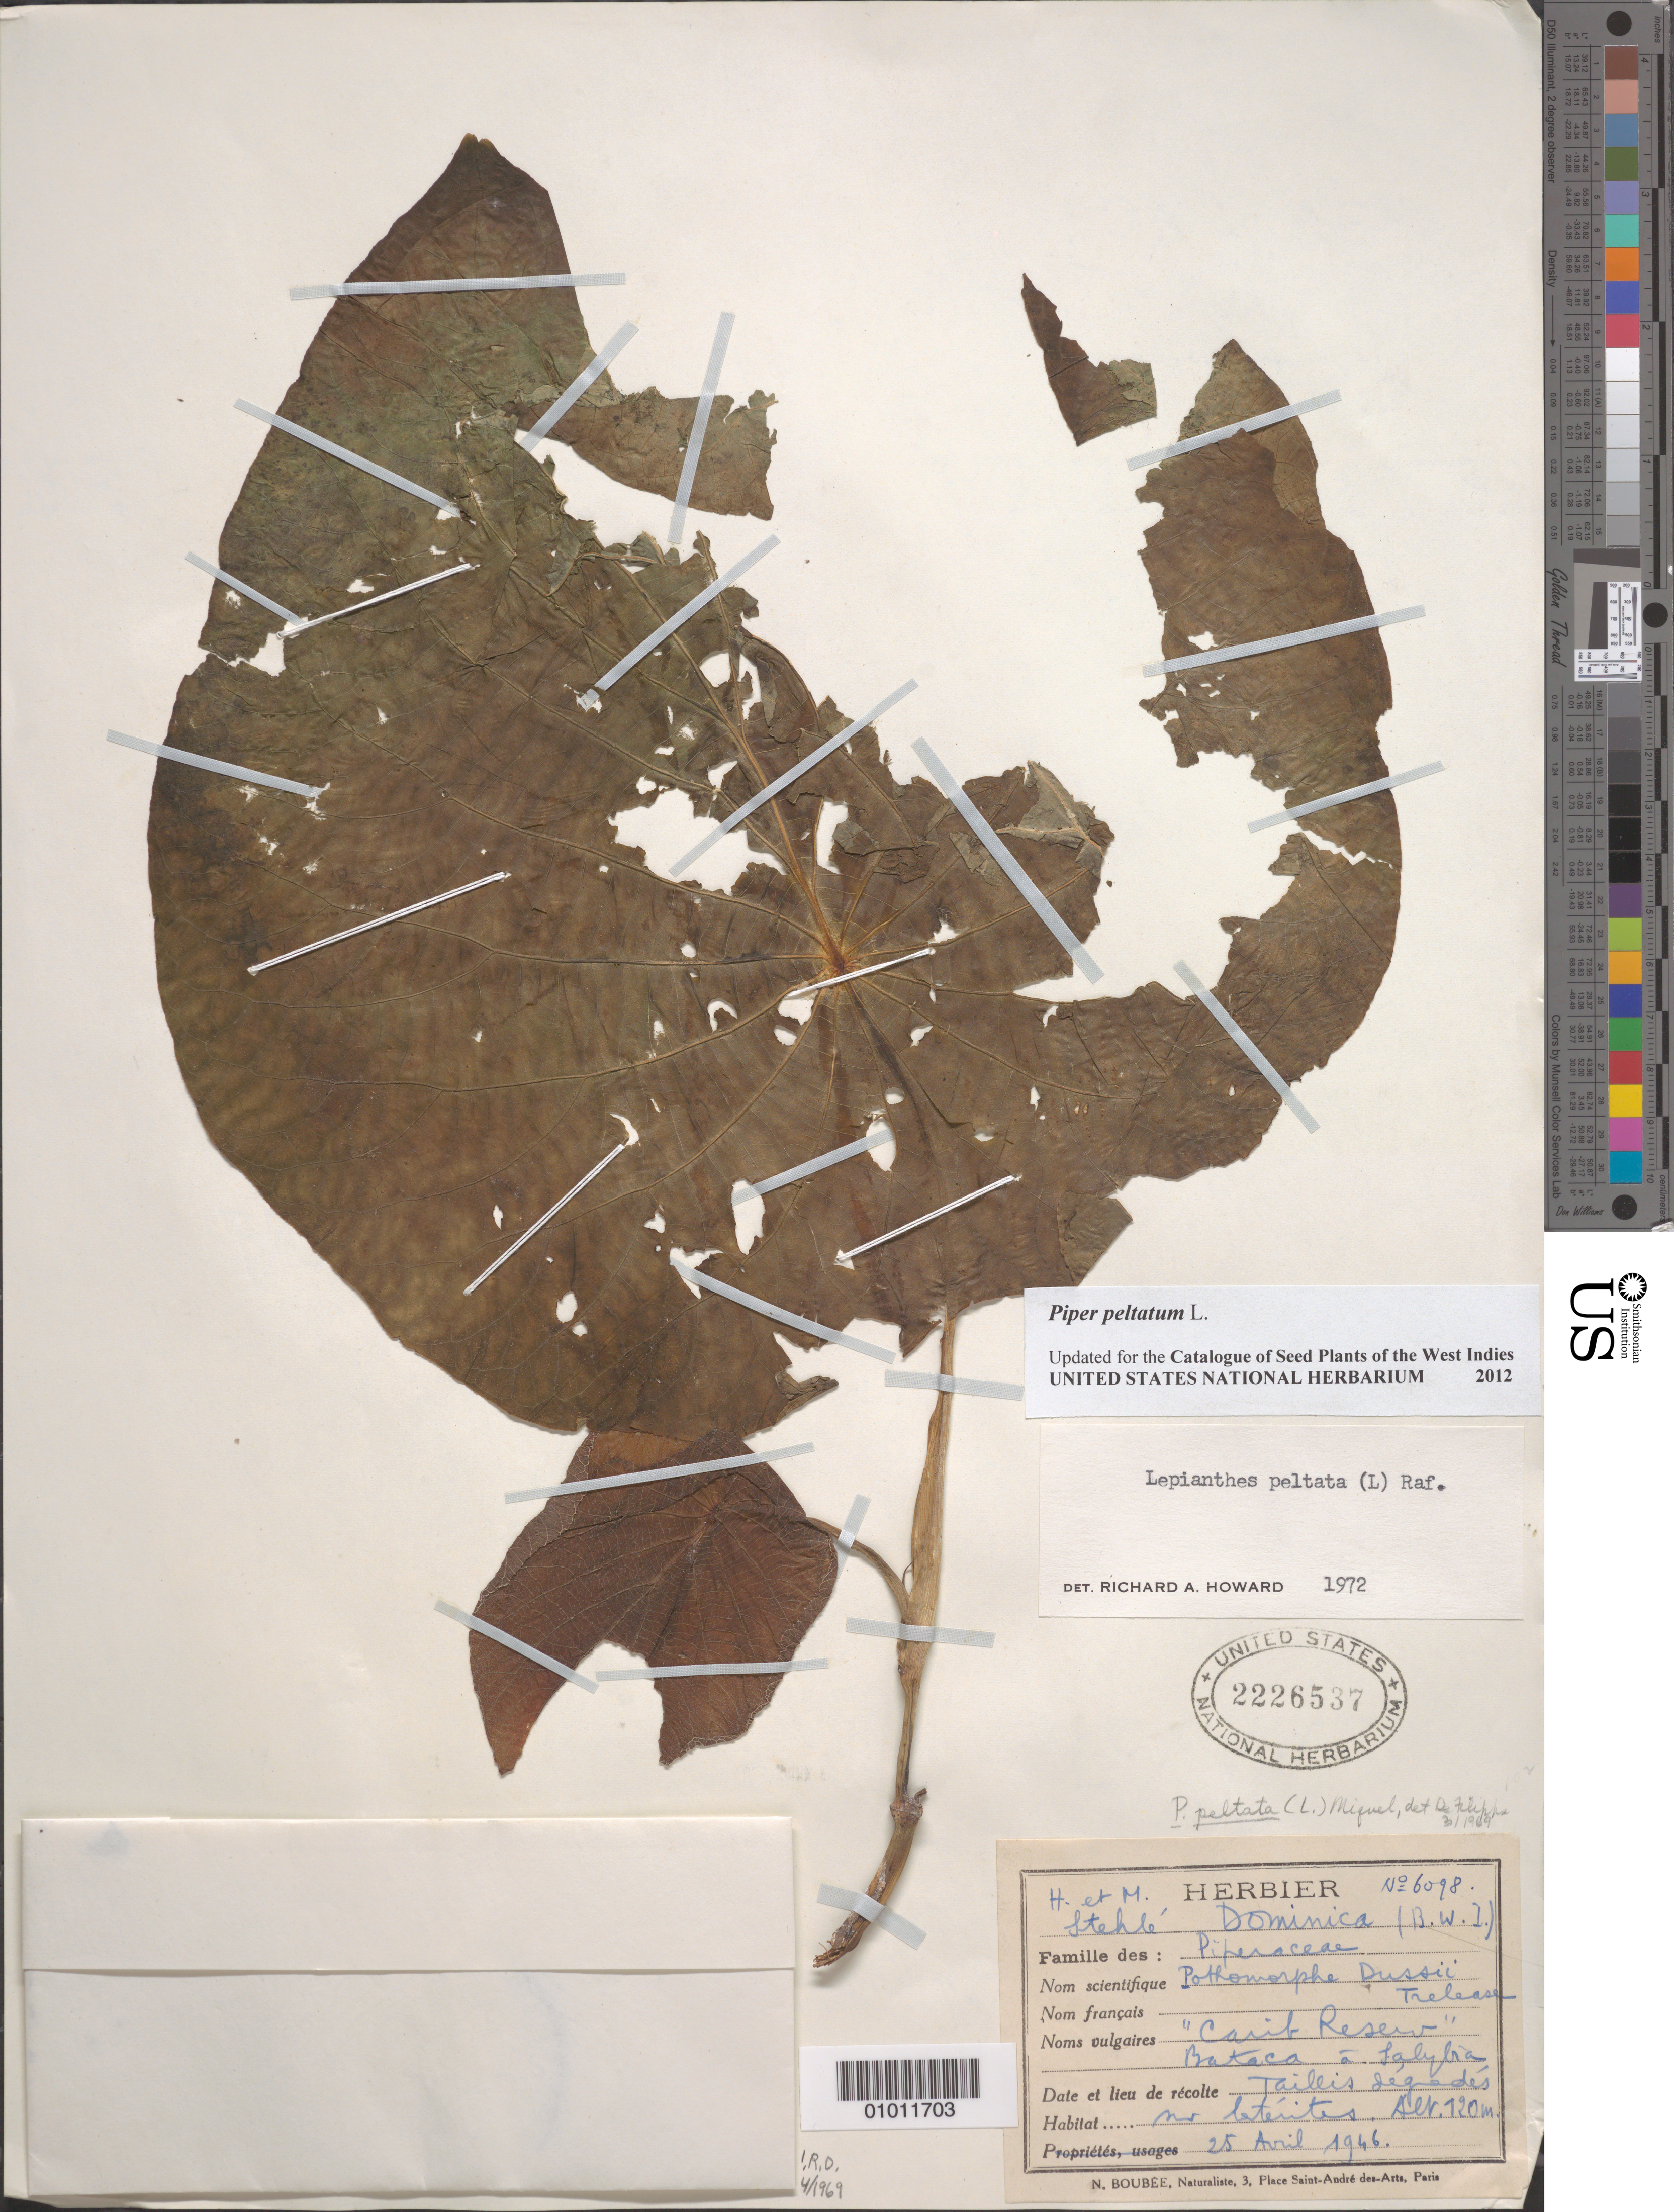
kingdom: Plantae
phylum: Tracheophyta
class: Magnoliopsida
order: Piperales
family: Piperaceae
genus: Piper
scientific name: Piper peltatum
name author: L.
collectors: H. Stehlé & M. Stehlé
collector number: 6098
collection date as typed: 25 Apr 1946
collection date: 1946-04-25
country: Dominica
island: Dominica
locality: Carib Reserve Bataca a Lalybia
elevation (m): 120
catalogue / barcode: US 2226537